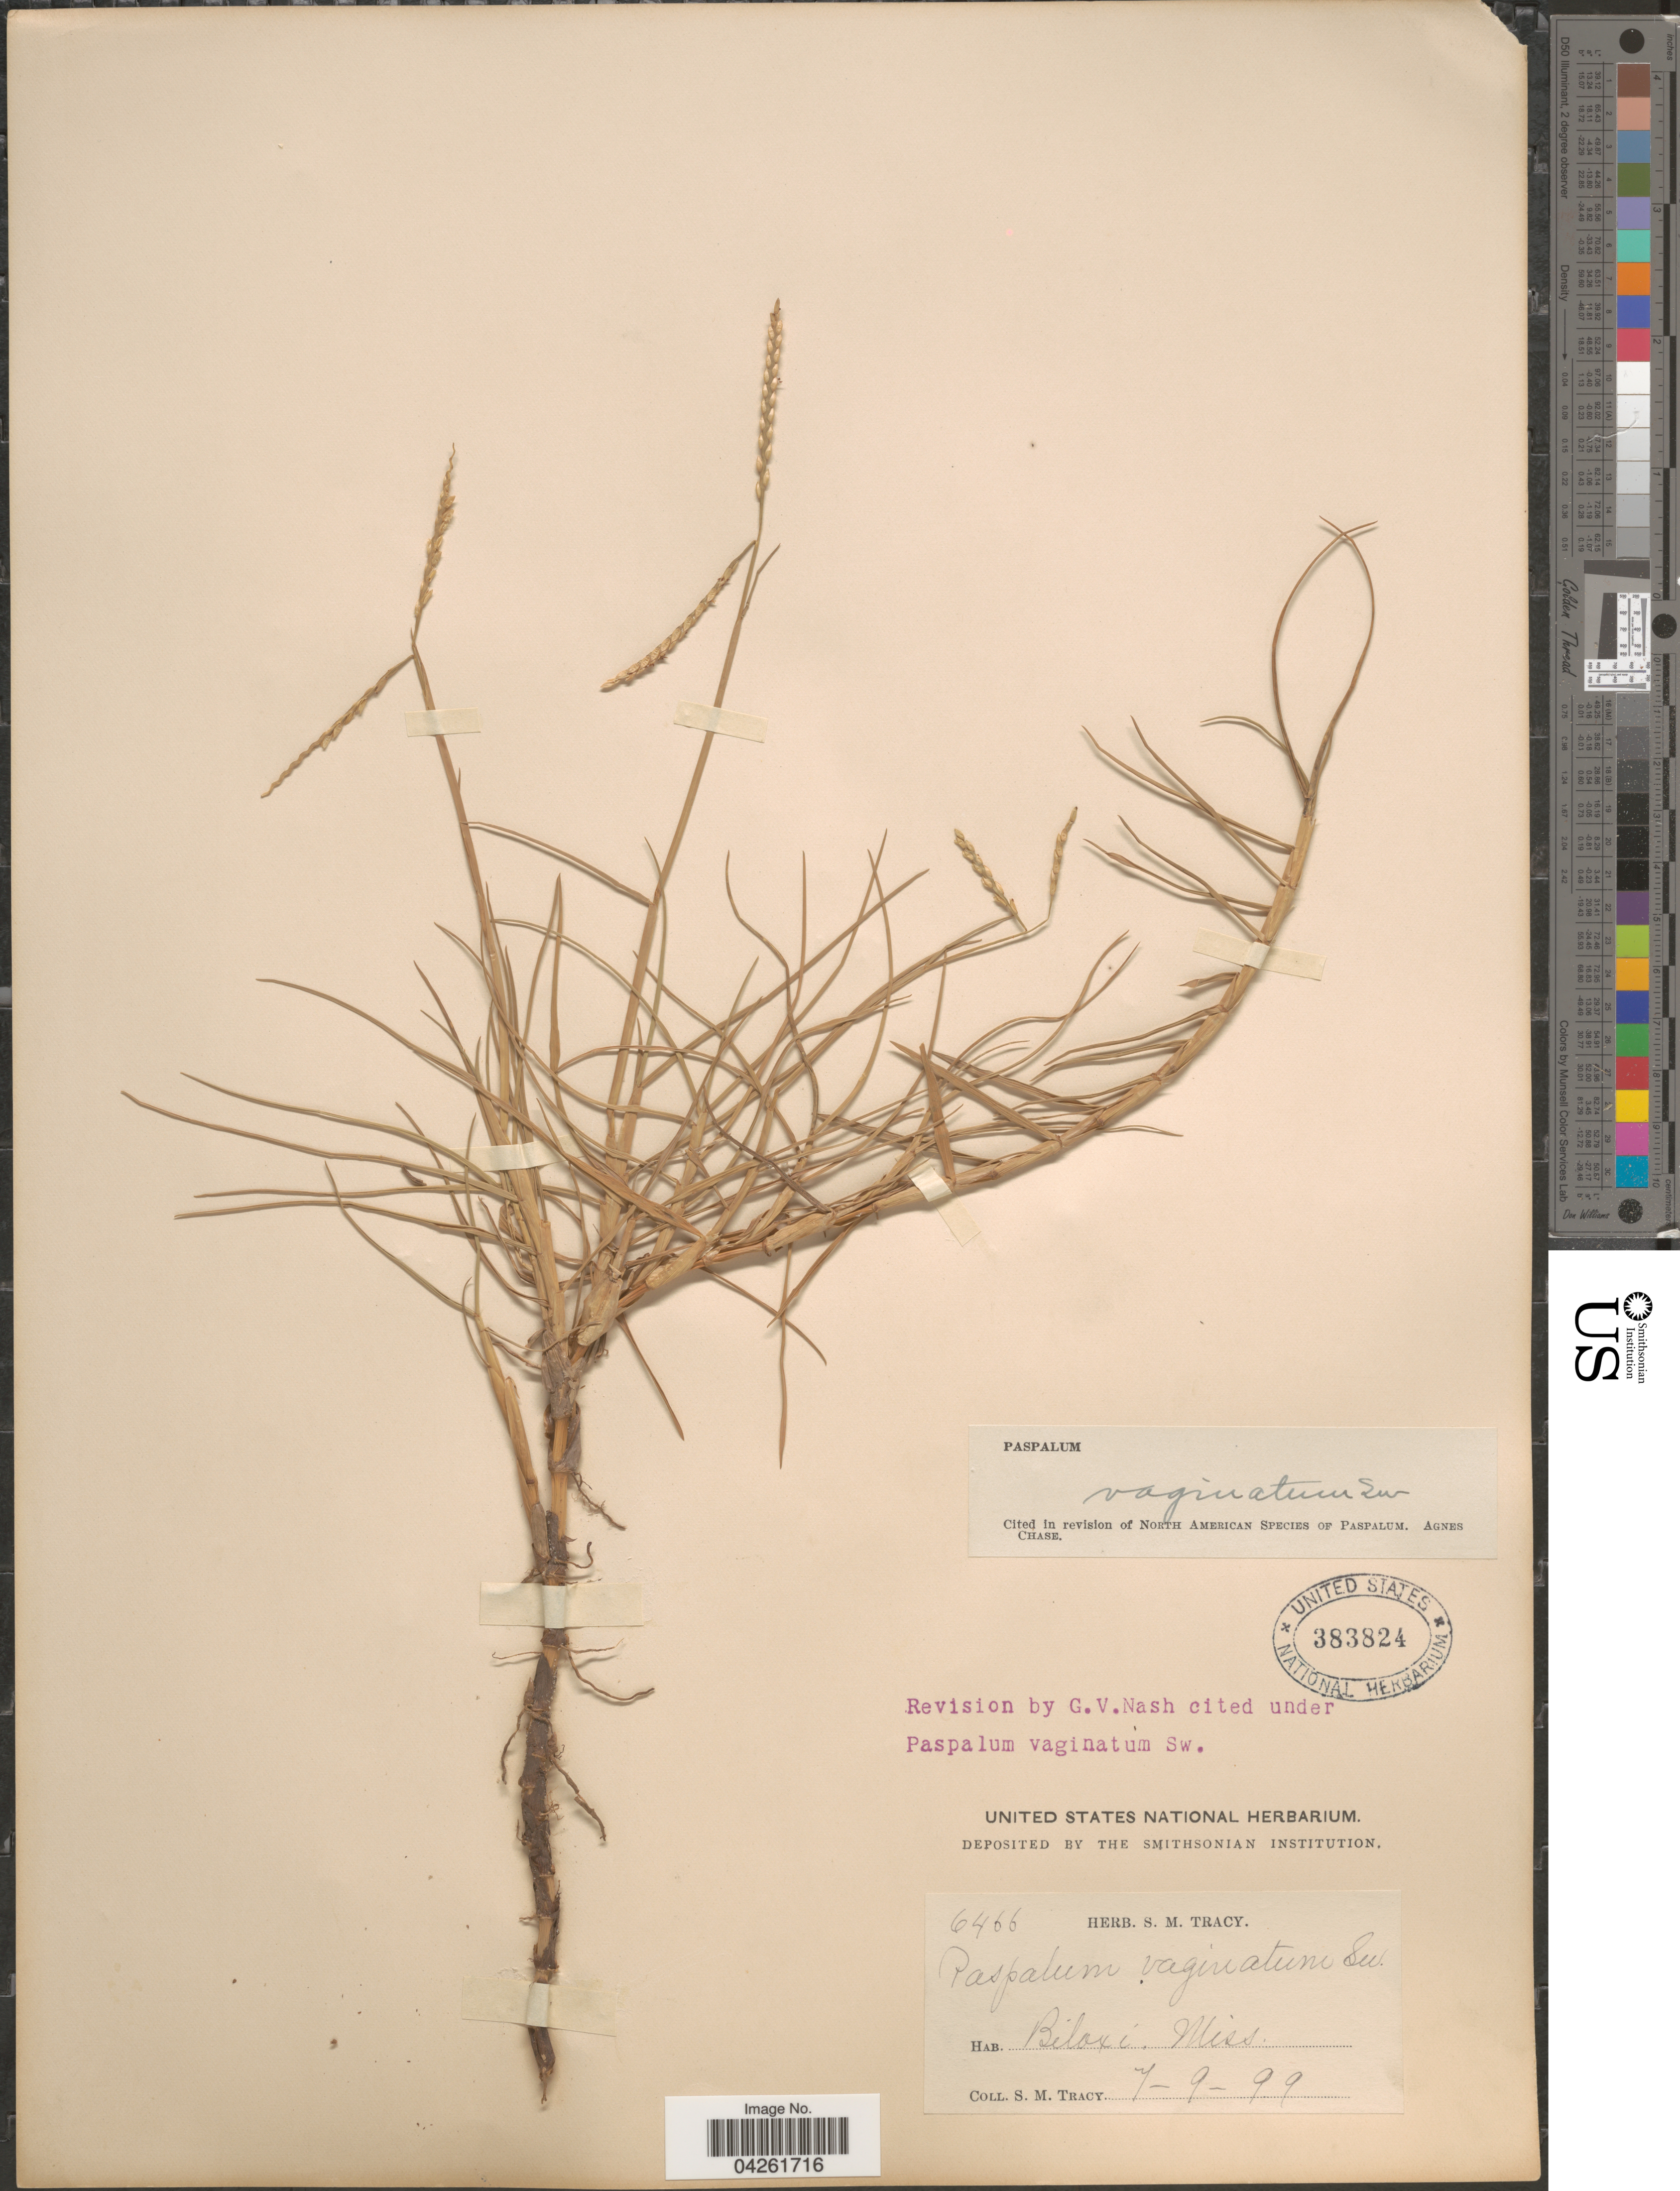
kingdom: Plantae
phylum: Tracheophyta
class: Liliopsida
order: Poales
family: Poaceae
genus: Paspalum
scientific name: Paspalum distichum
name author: L.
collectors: S. M. Tracy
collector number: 6466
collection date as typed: Transcribed d/m/y: 9/7/99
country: United States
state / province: Mississippi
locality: Biloxi.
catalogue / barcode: US 383824